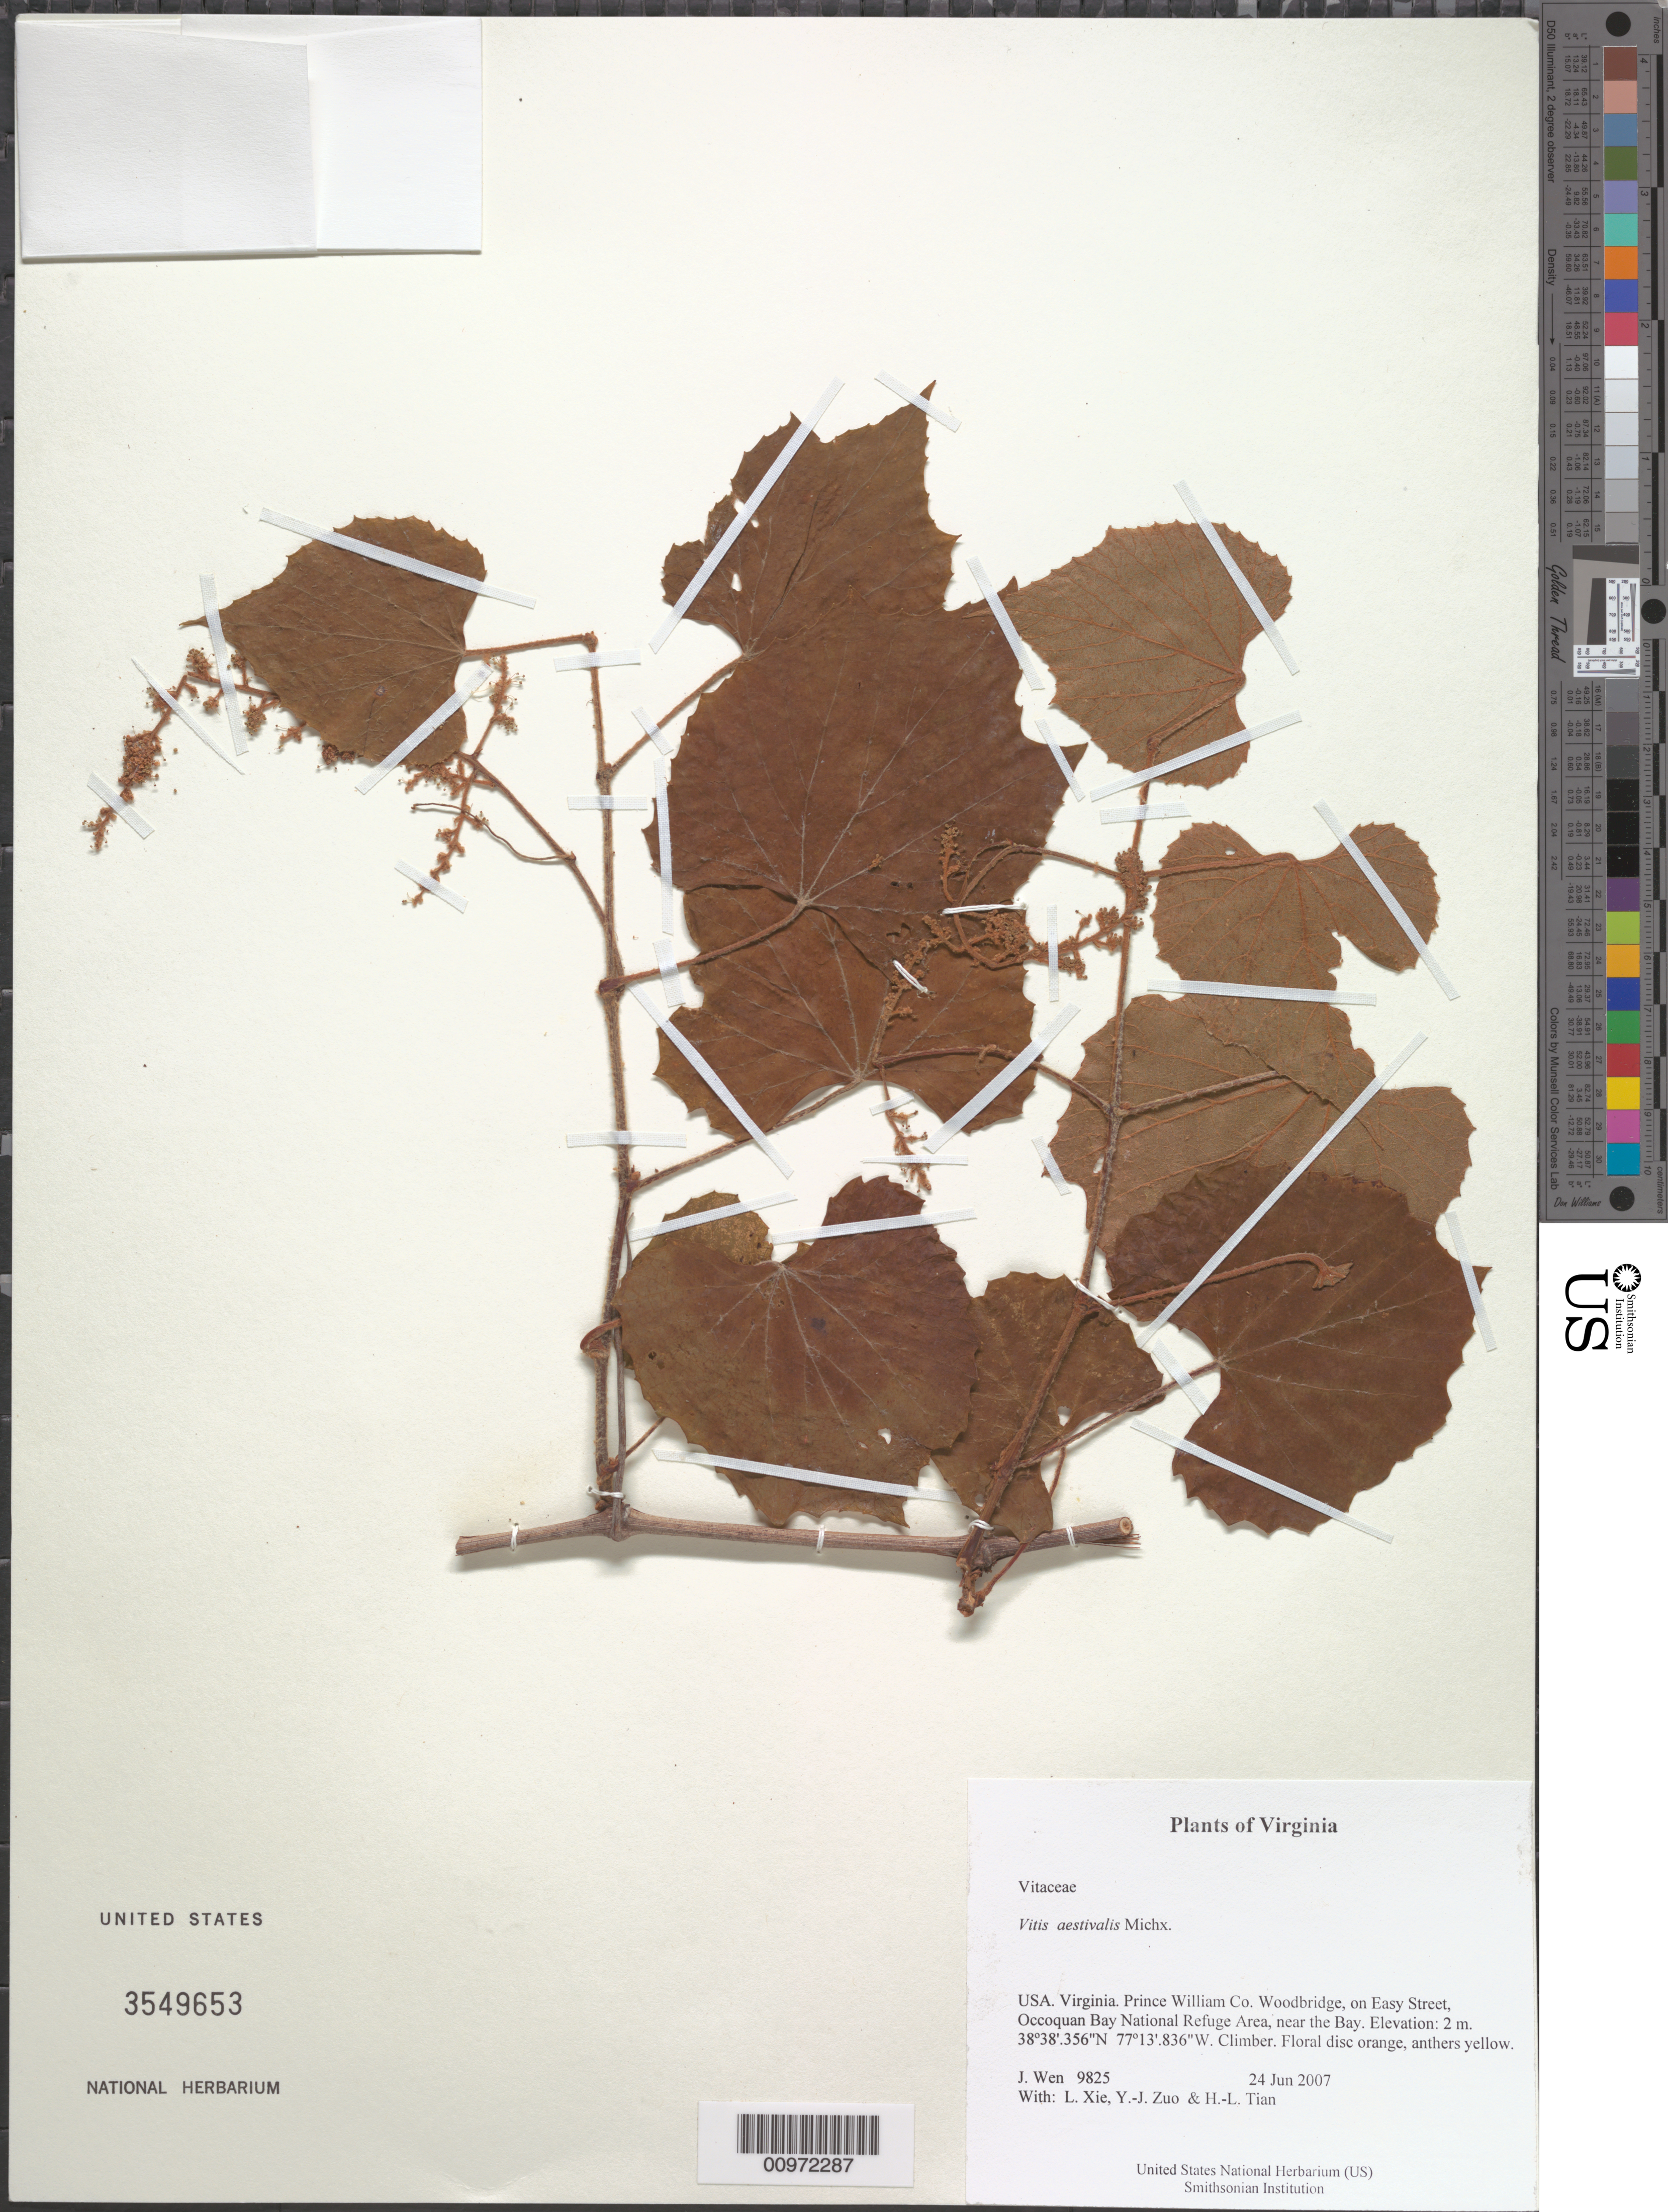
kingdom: Plantae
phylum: Tracheophyta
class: Magnoliopsida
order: Vitales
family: Vitaceae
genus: Vitis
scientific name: Vitis aestivalis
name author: Michx.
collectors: J. Wen, L. Xie, Y. Zuo & H. Tian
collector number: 9825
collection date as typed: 24 Jun 2007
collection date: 2007-06-24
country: United States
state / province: Virginia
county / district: Prince William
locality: Woodbridge, on Easy Street, Occoquan Bay National Refuge Area, near the Bay.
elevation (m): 2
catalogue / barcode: US 3549653